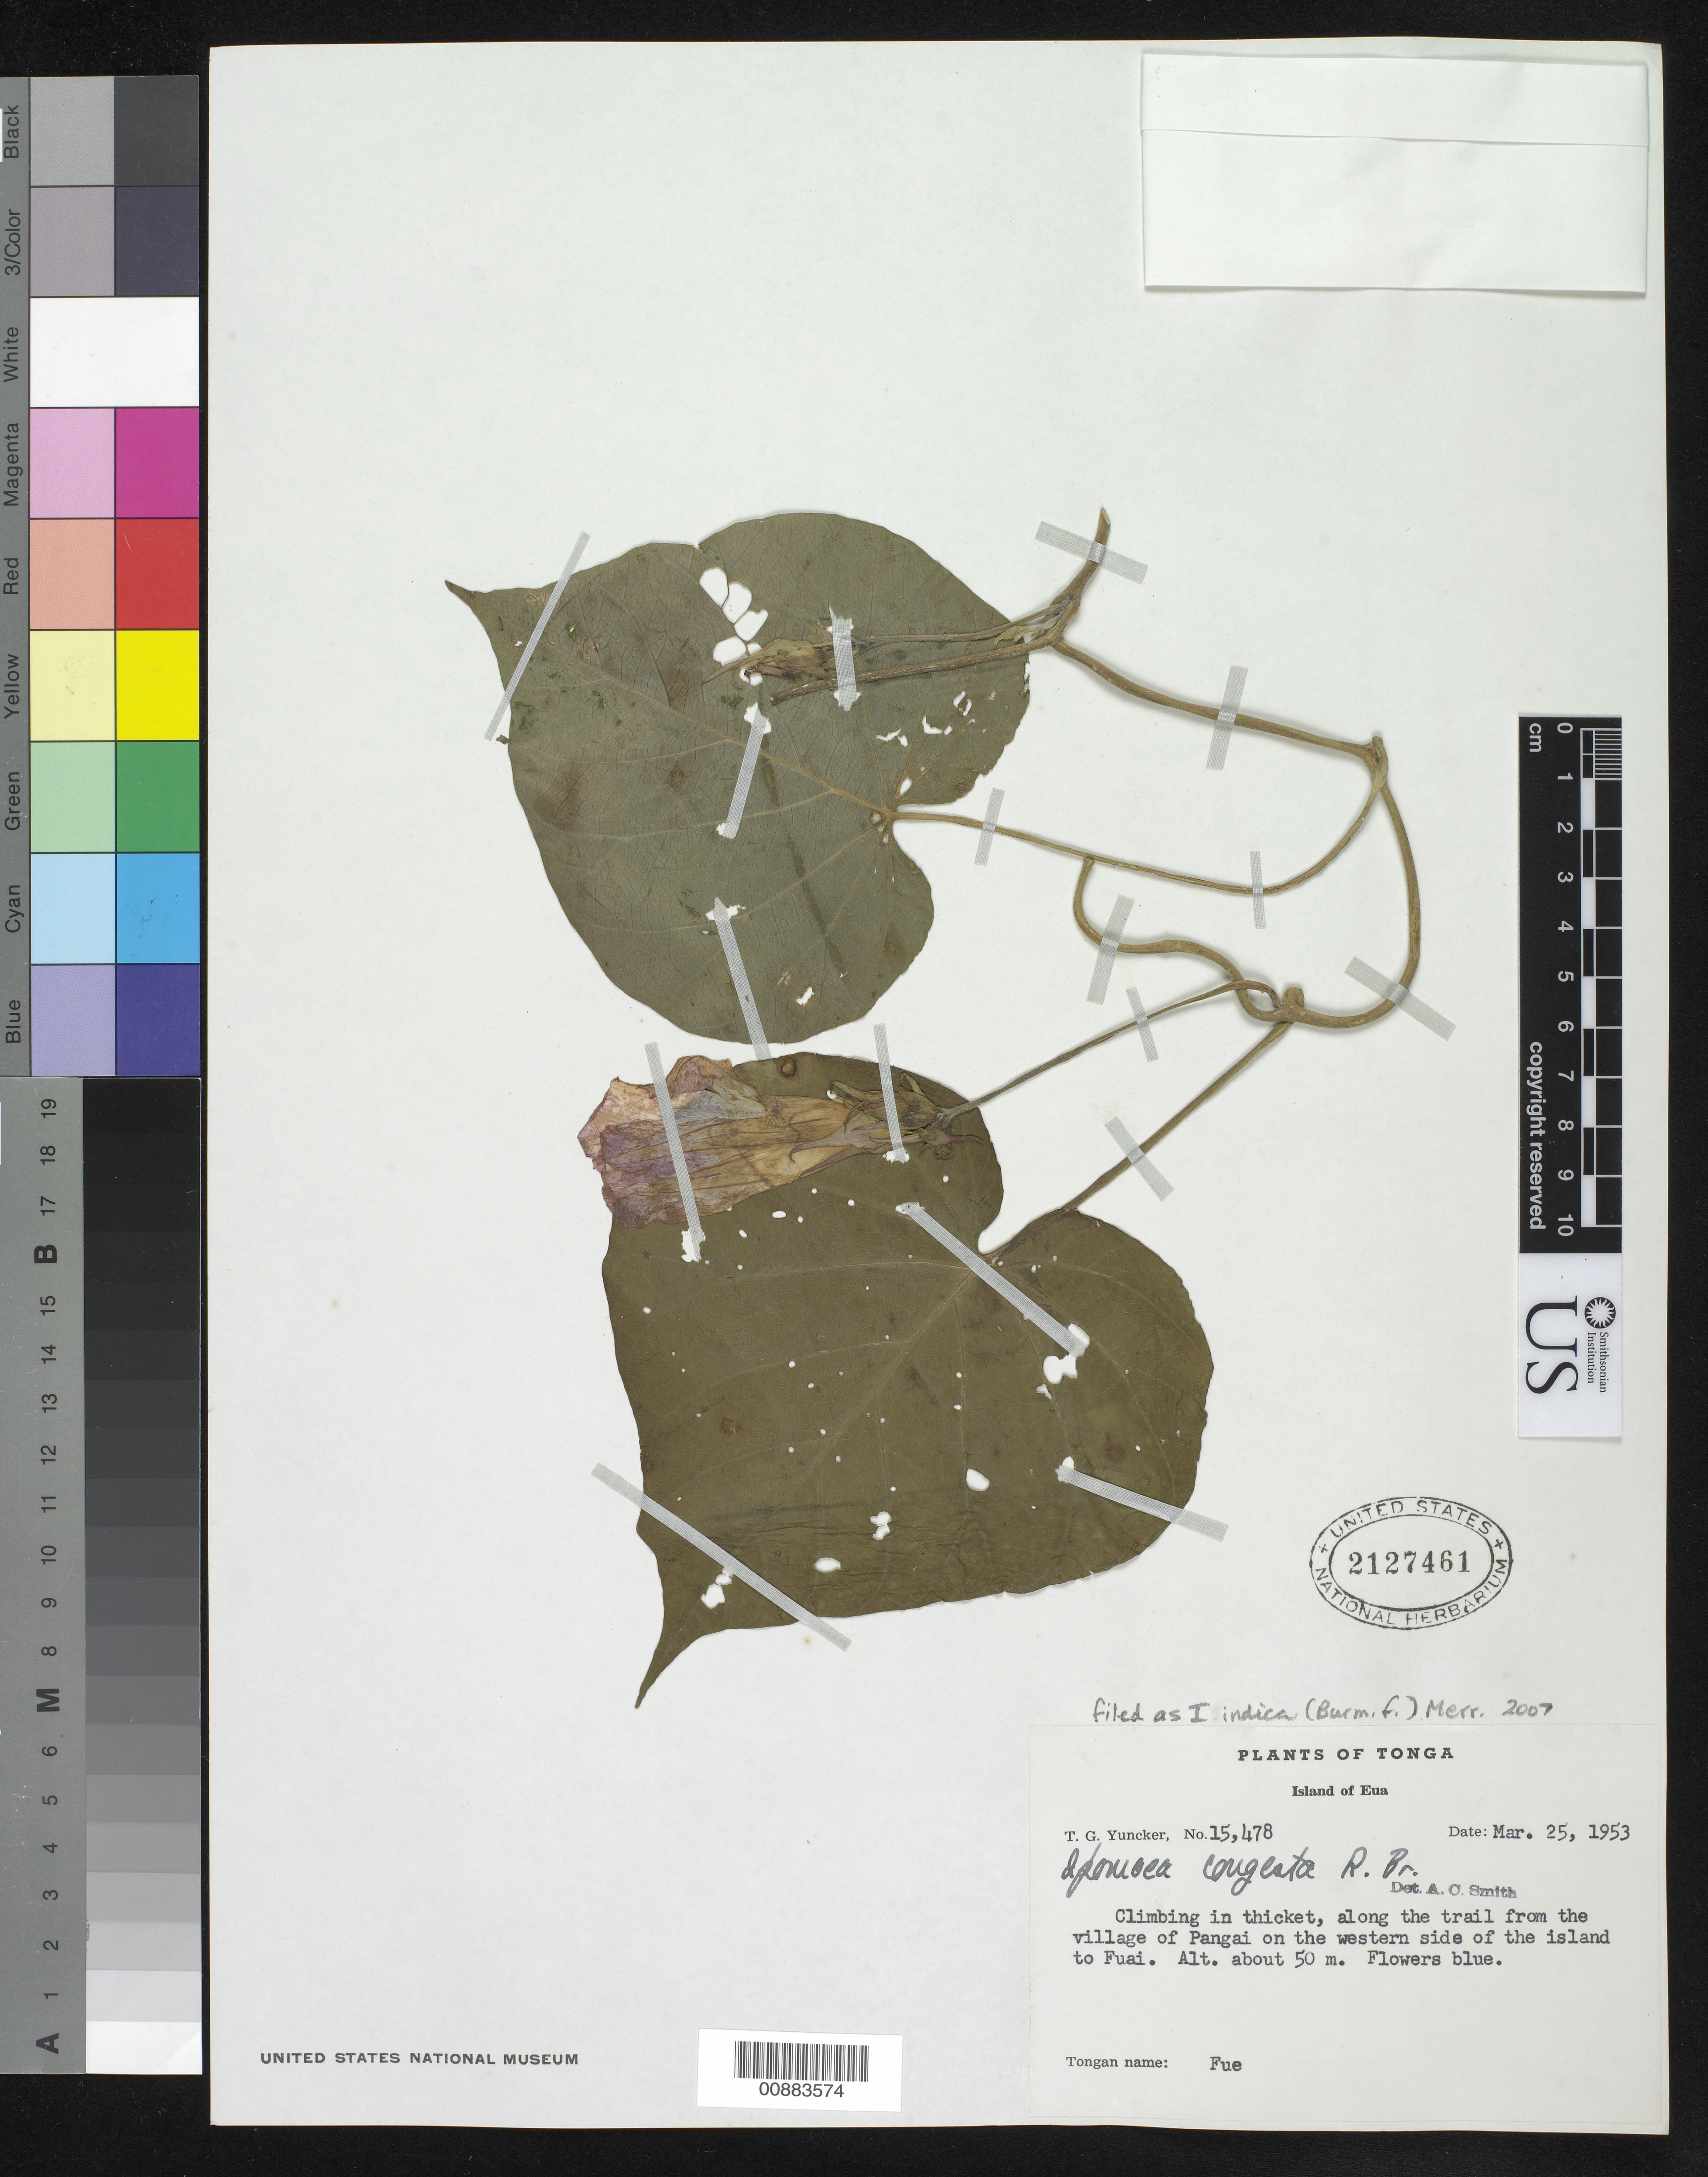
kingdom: Plantae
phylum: Tracheophyta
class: Magnoliopsida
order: Solanales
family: Convolvulaceae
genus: Ipomoea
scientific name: Ipomoea indica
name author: (Burm.) Merr.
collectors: T. G. Yuncker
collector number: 15478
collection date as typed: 25 Mar 1953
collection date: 1953-03-25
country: Tonga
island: Eua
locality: along the trail from village of Pangai on the western side of the island to Fuai.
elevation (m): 50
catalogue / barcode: US 2127461